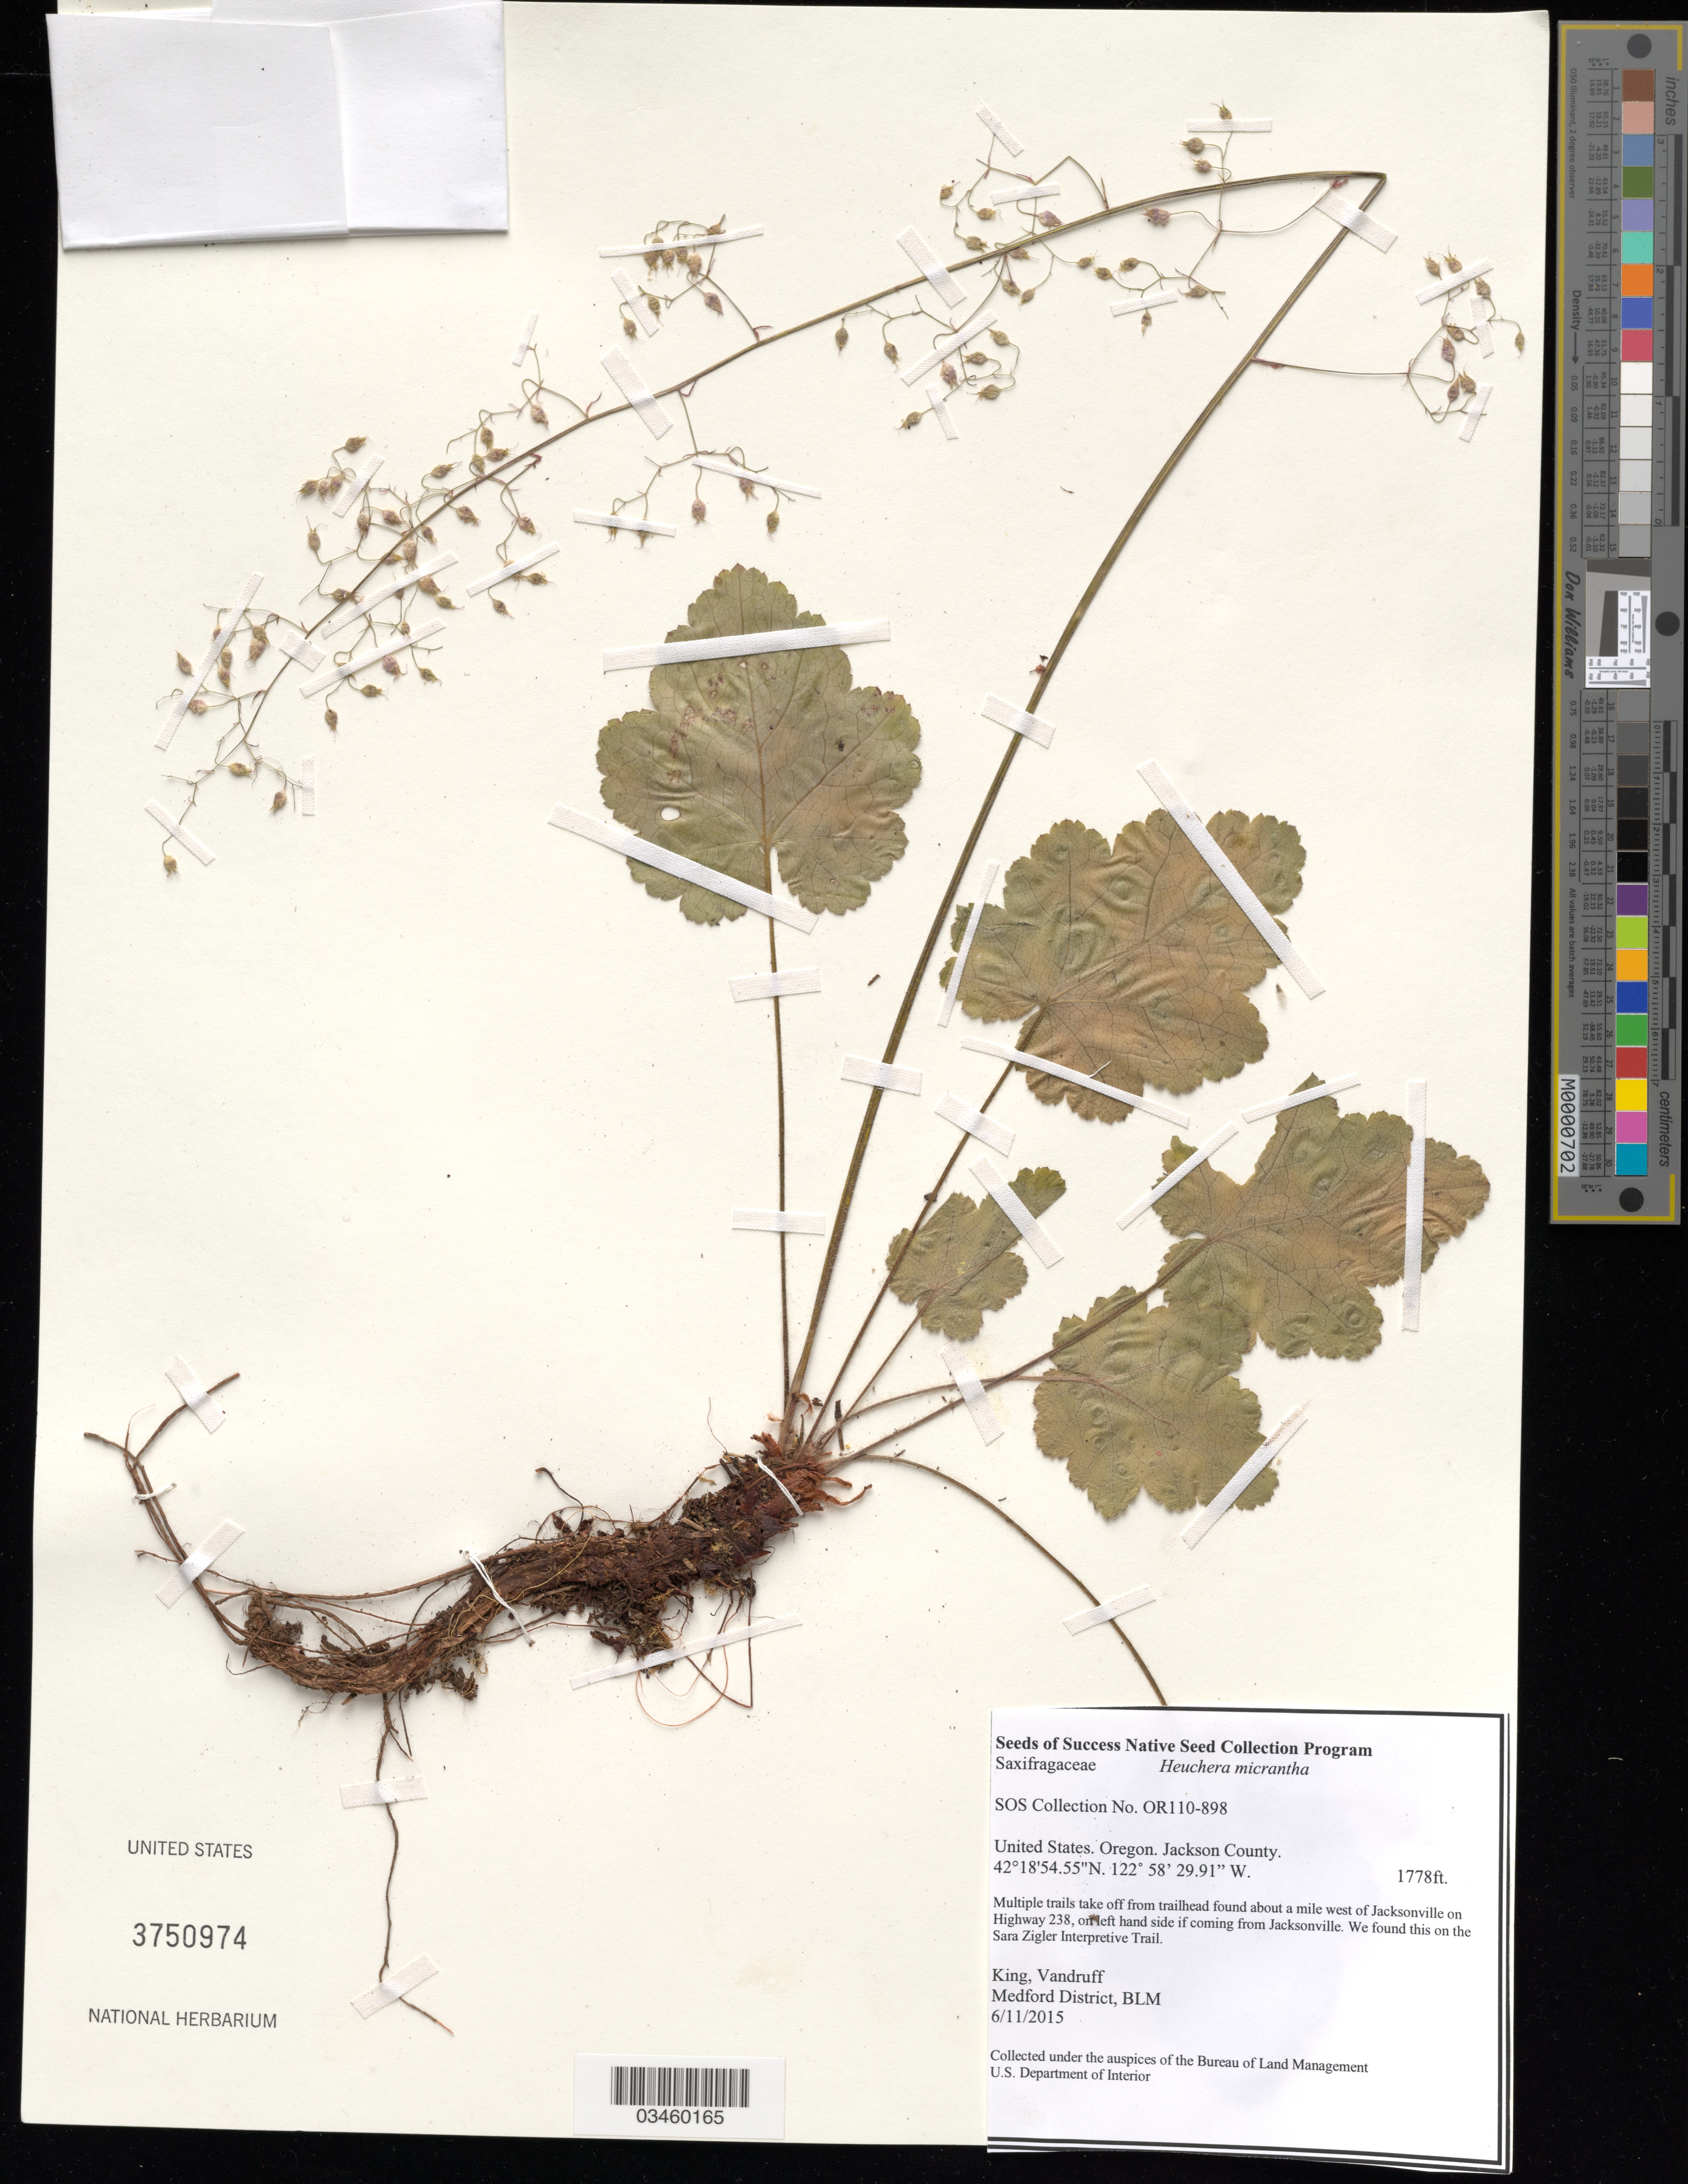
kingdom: Plantae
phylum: Tracheophyta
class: Magnoliopsida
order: Saxifragales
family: Saxifragaceae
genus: Heuchera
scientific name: Heuchera micrantha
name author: Douglas ex Lindl.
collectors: King, -- & -. Vandruff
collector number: OR110-898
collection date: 2015-06-11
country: United States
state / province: Oregon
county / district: Jackson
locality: Jacksonville Woodlands Trail System, Zigler Trail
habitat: Mixed woodlands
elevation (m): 542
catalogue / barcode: US 3750974